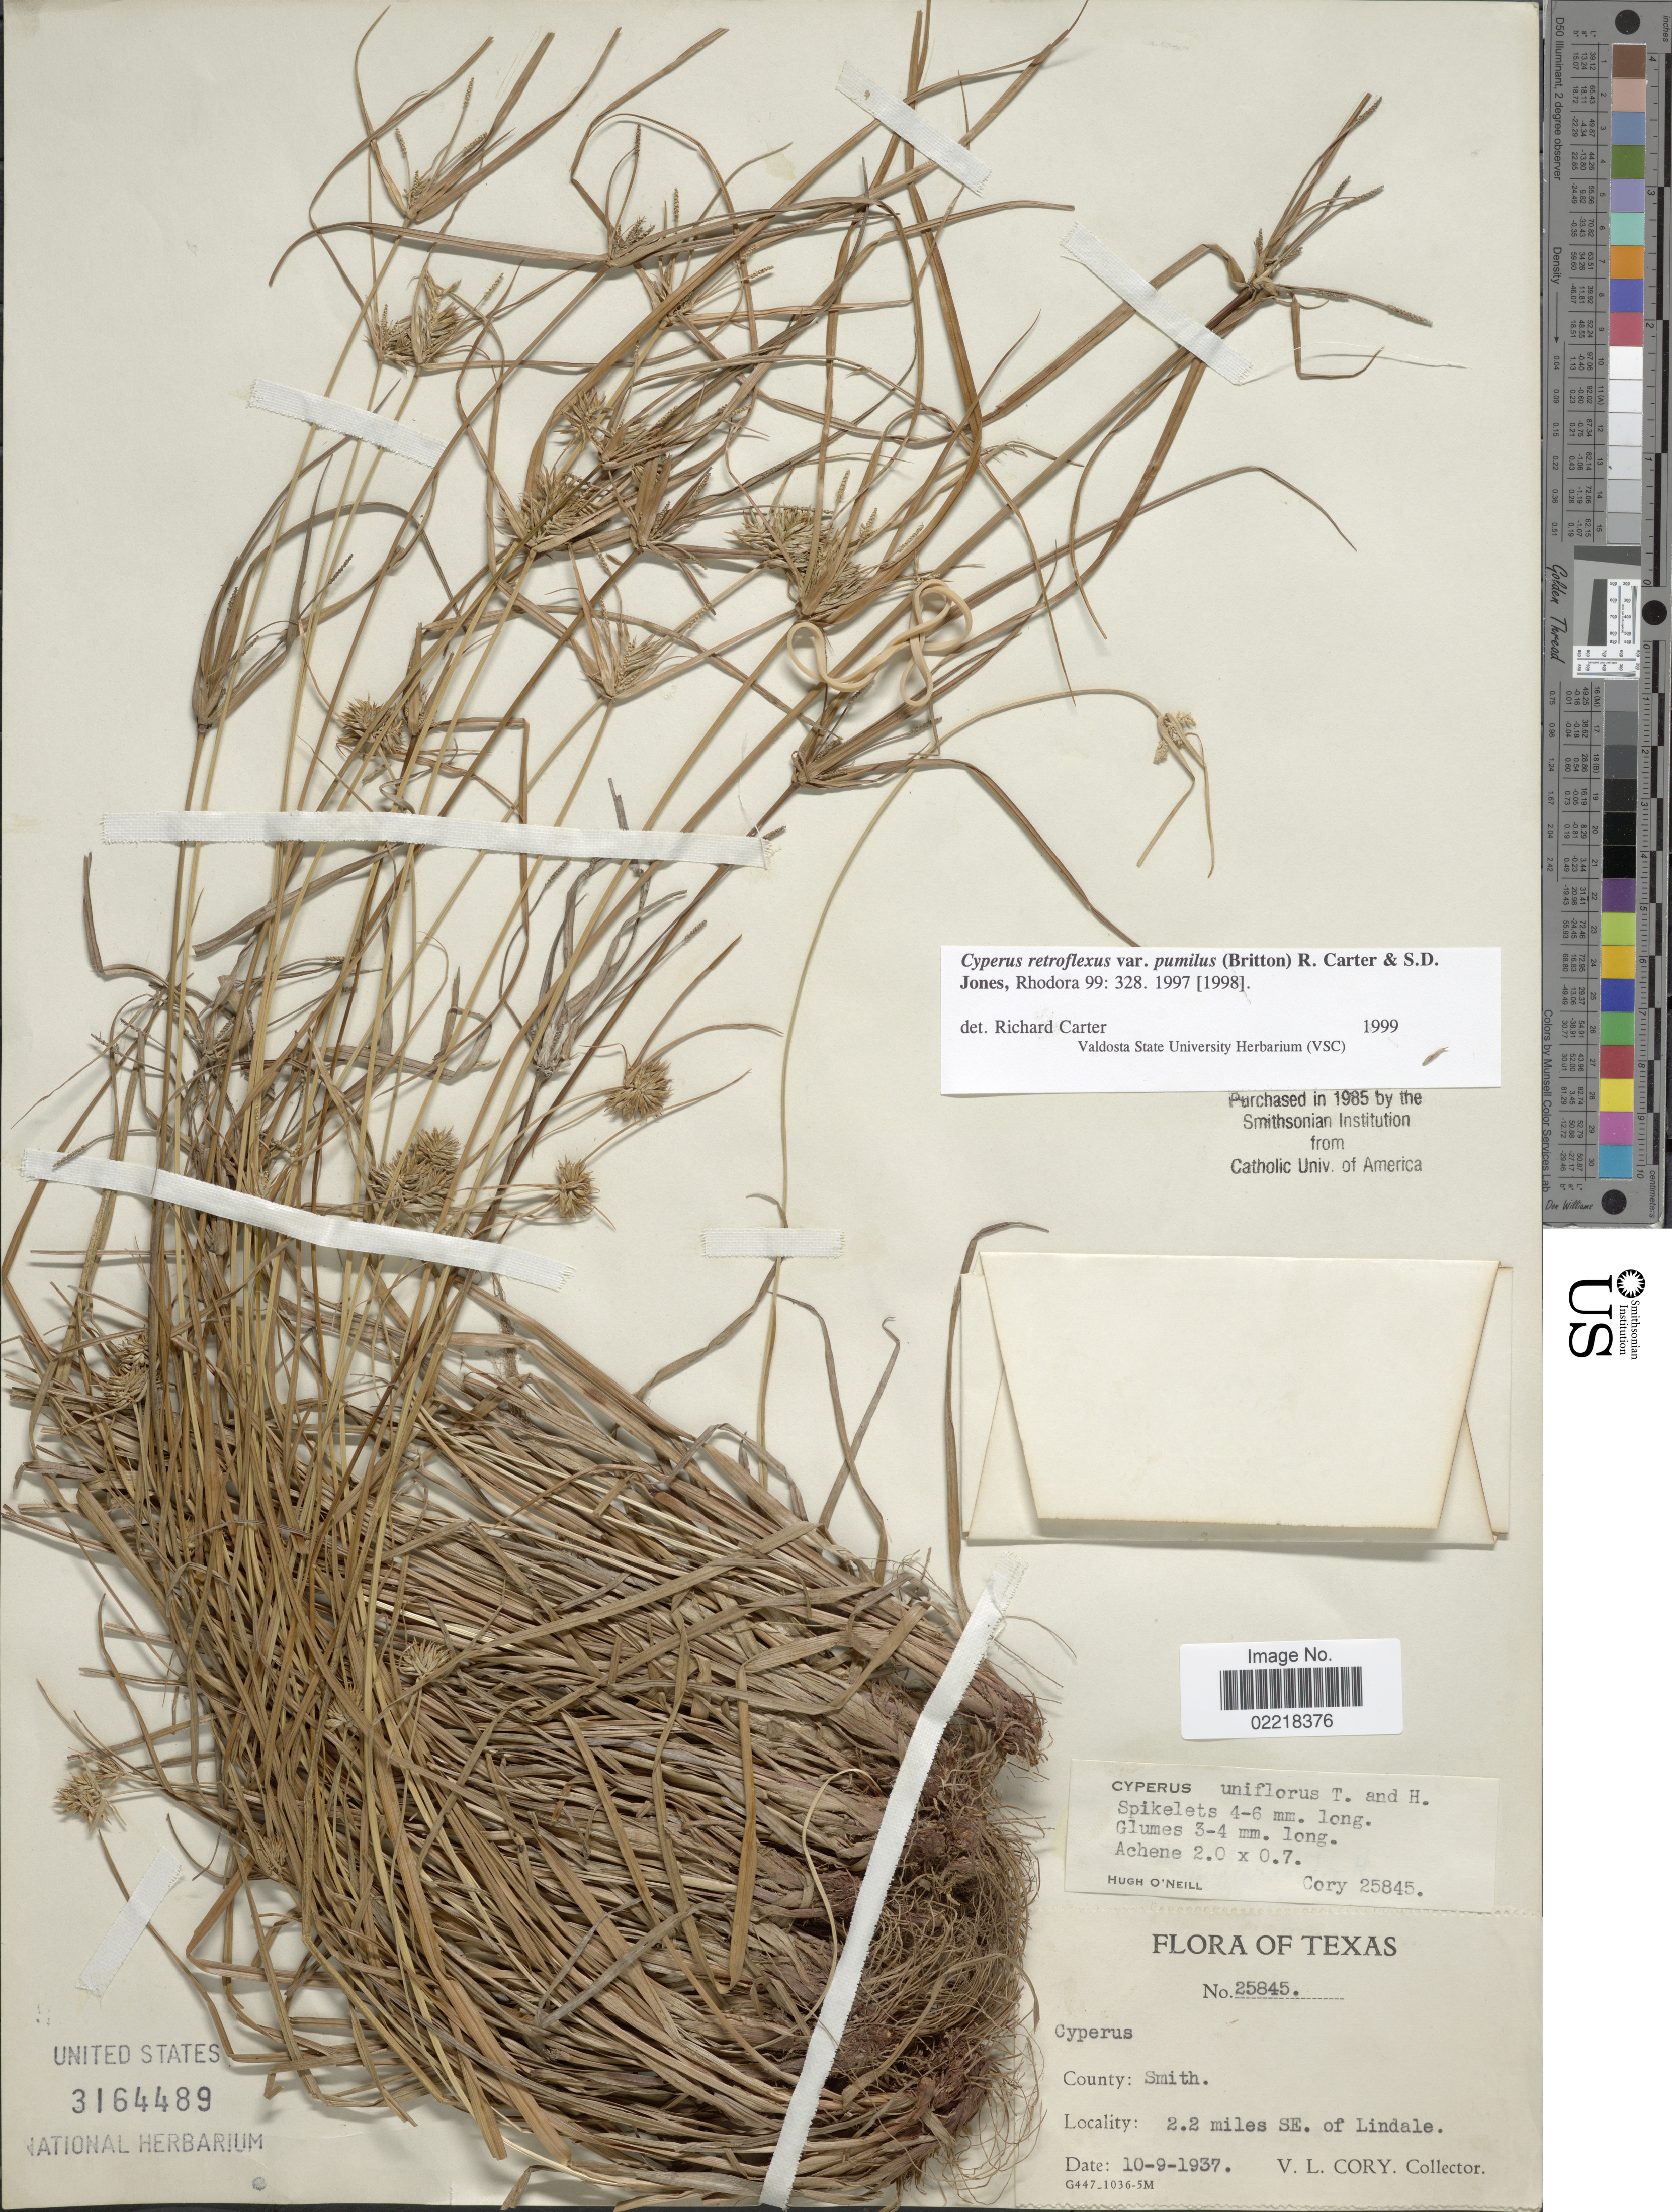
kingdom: Plantae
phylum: Tracheophyta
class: Liliopsida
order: Poales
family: Cyperaceae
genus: Cyperus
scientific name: Cyperus retroflexus var. pumilus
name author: (Britton) R. Carter & S.D. Jones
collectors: V. Cory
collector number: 25845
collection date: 1937-10-09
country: United States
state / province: Texas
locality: County Smith, 2.2 miles SE of Lindale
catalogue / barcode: US 3164489